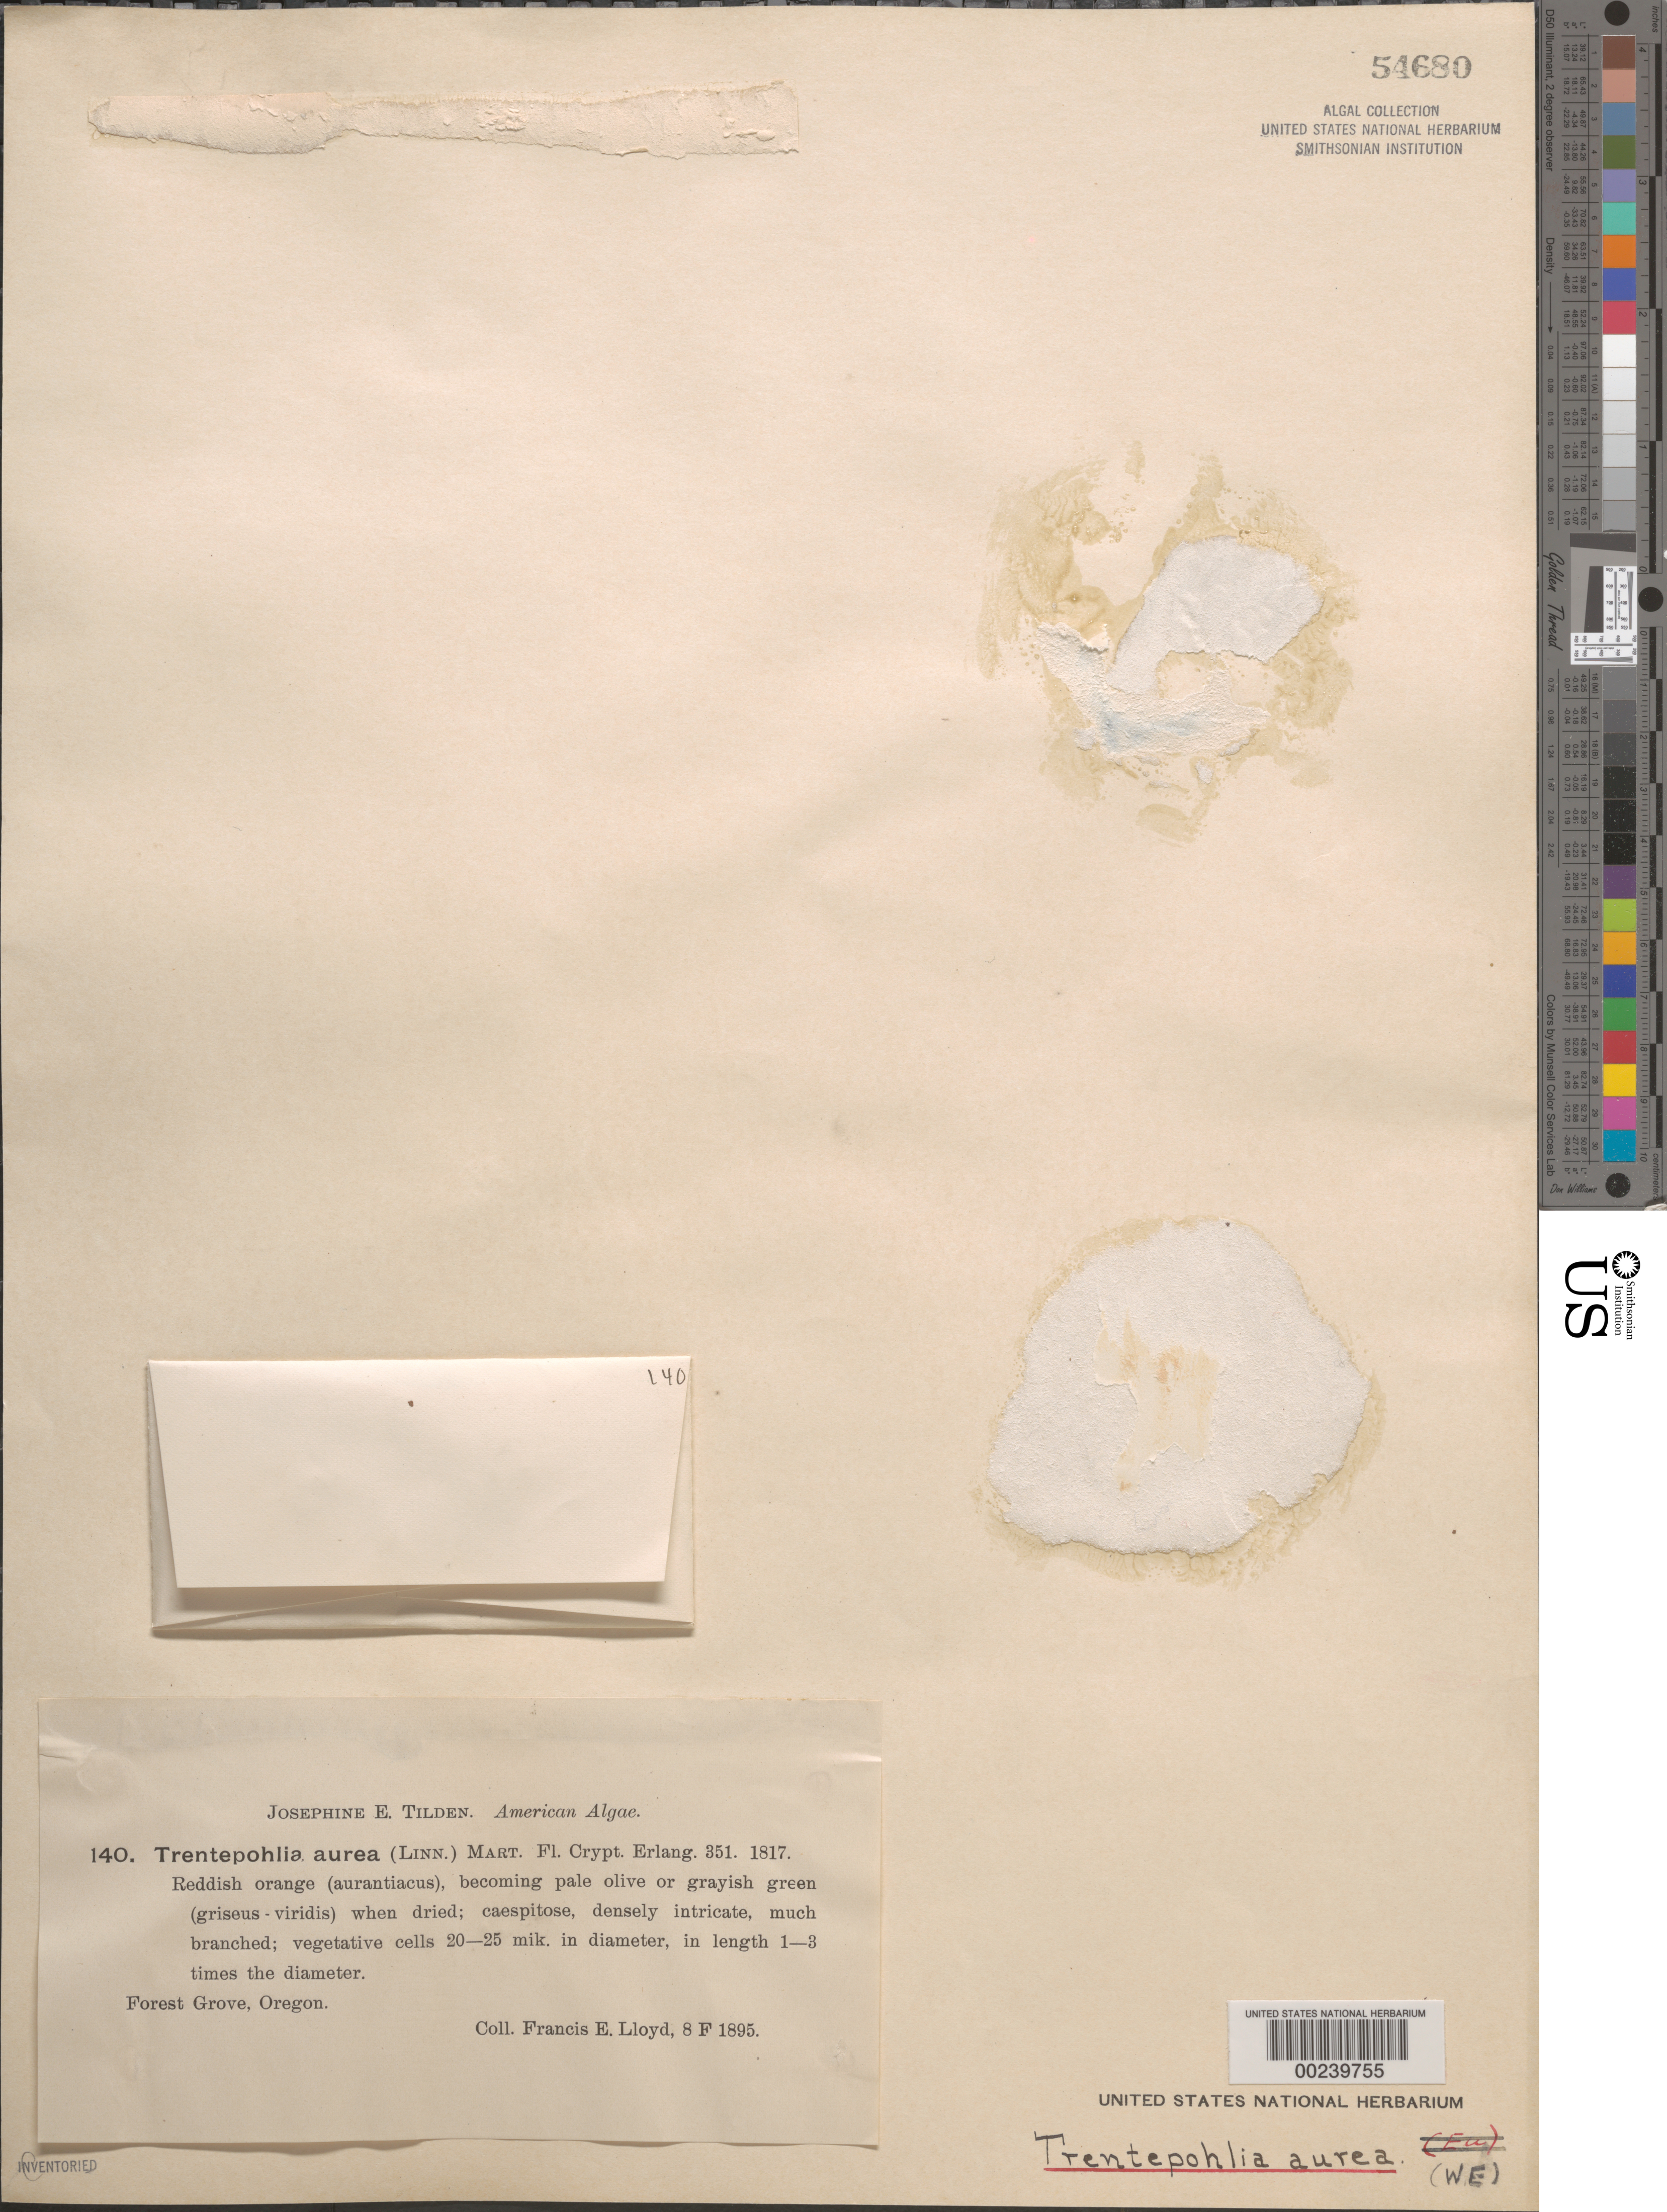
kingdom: Plantae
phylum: Chlorophyta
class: Ulvophyceae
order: Trentepohliales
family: Trentepohliaceae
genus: Trentepohlia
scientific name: Trentepohlia aurea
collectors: F. E. Lloyd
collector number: JET 140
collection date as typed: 08 Feb 1895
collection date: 1895-02-08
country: United States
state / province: Oregon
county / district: Washington County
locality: Forest Grove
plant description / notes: Tilden, American Algae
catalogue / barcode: US 54680